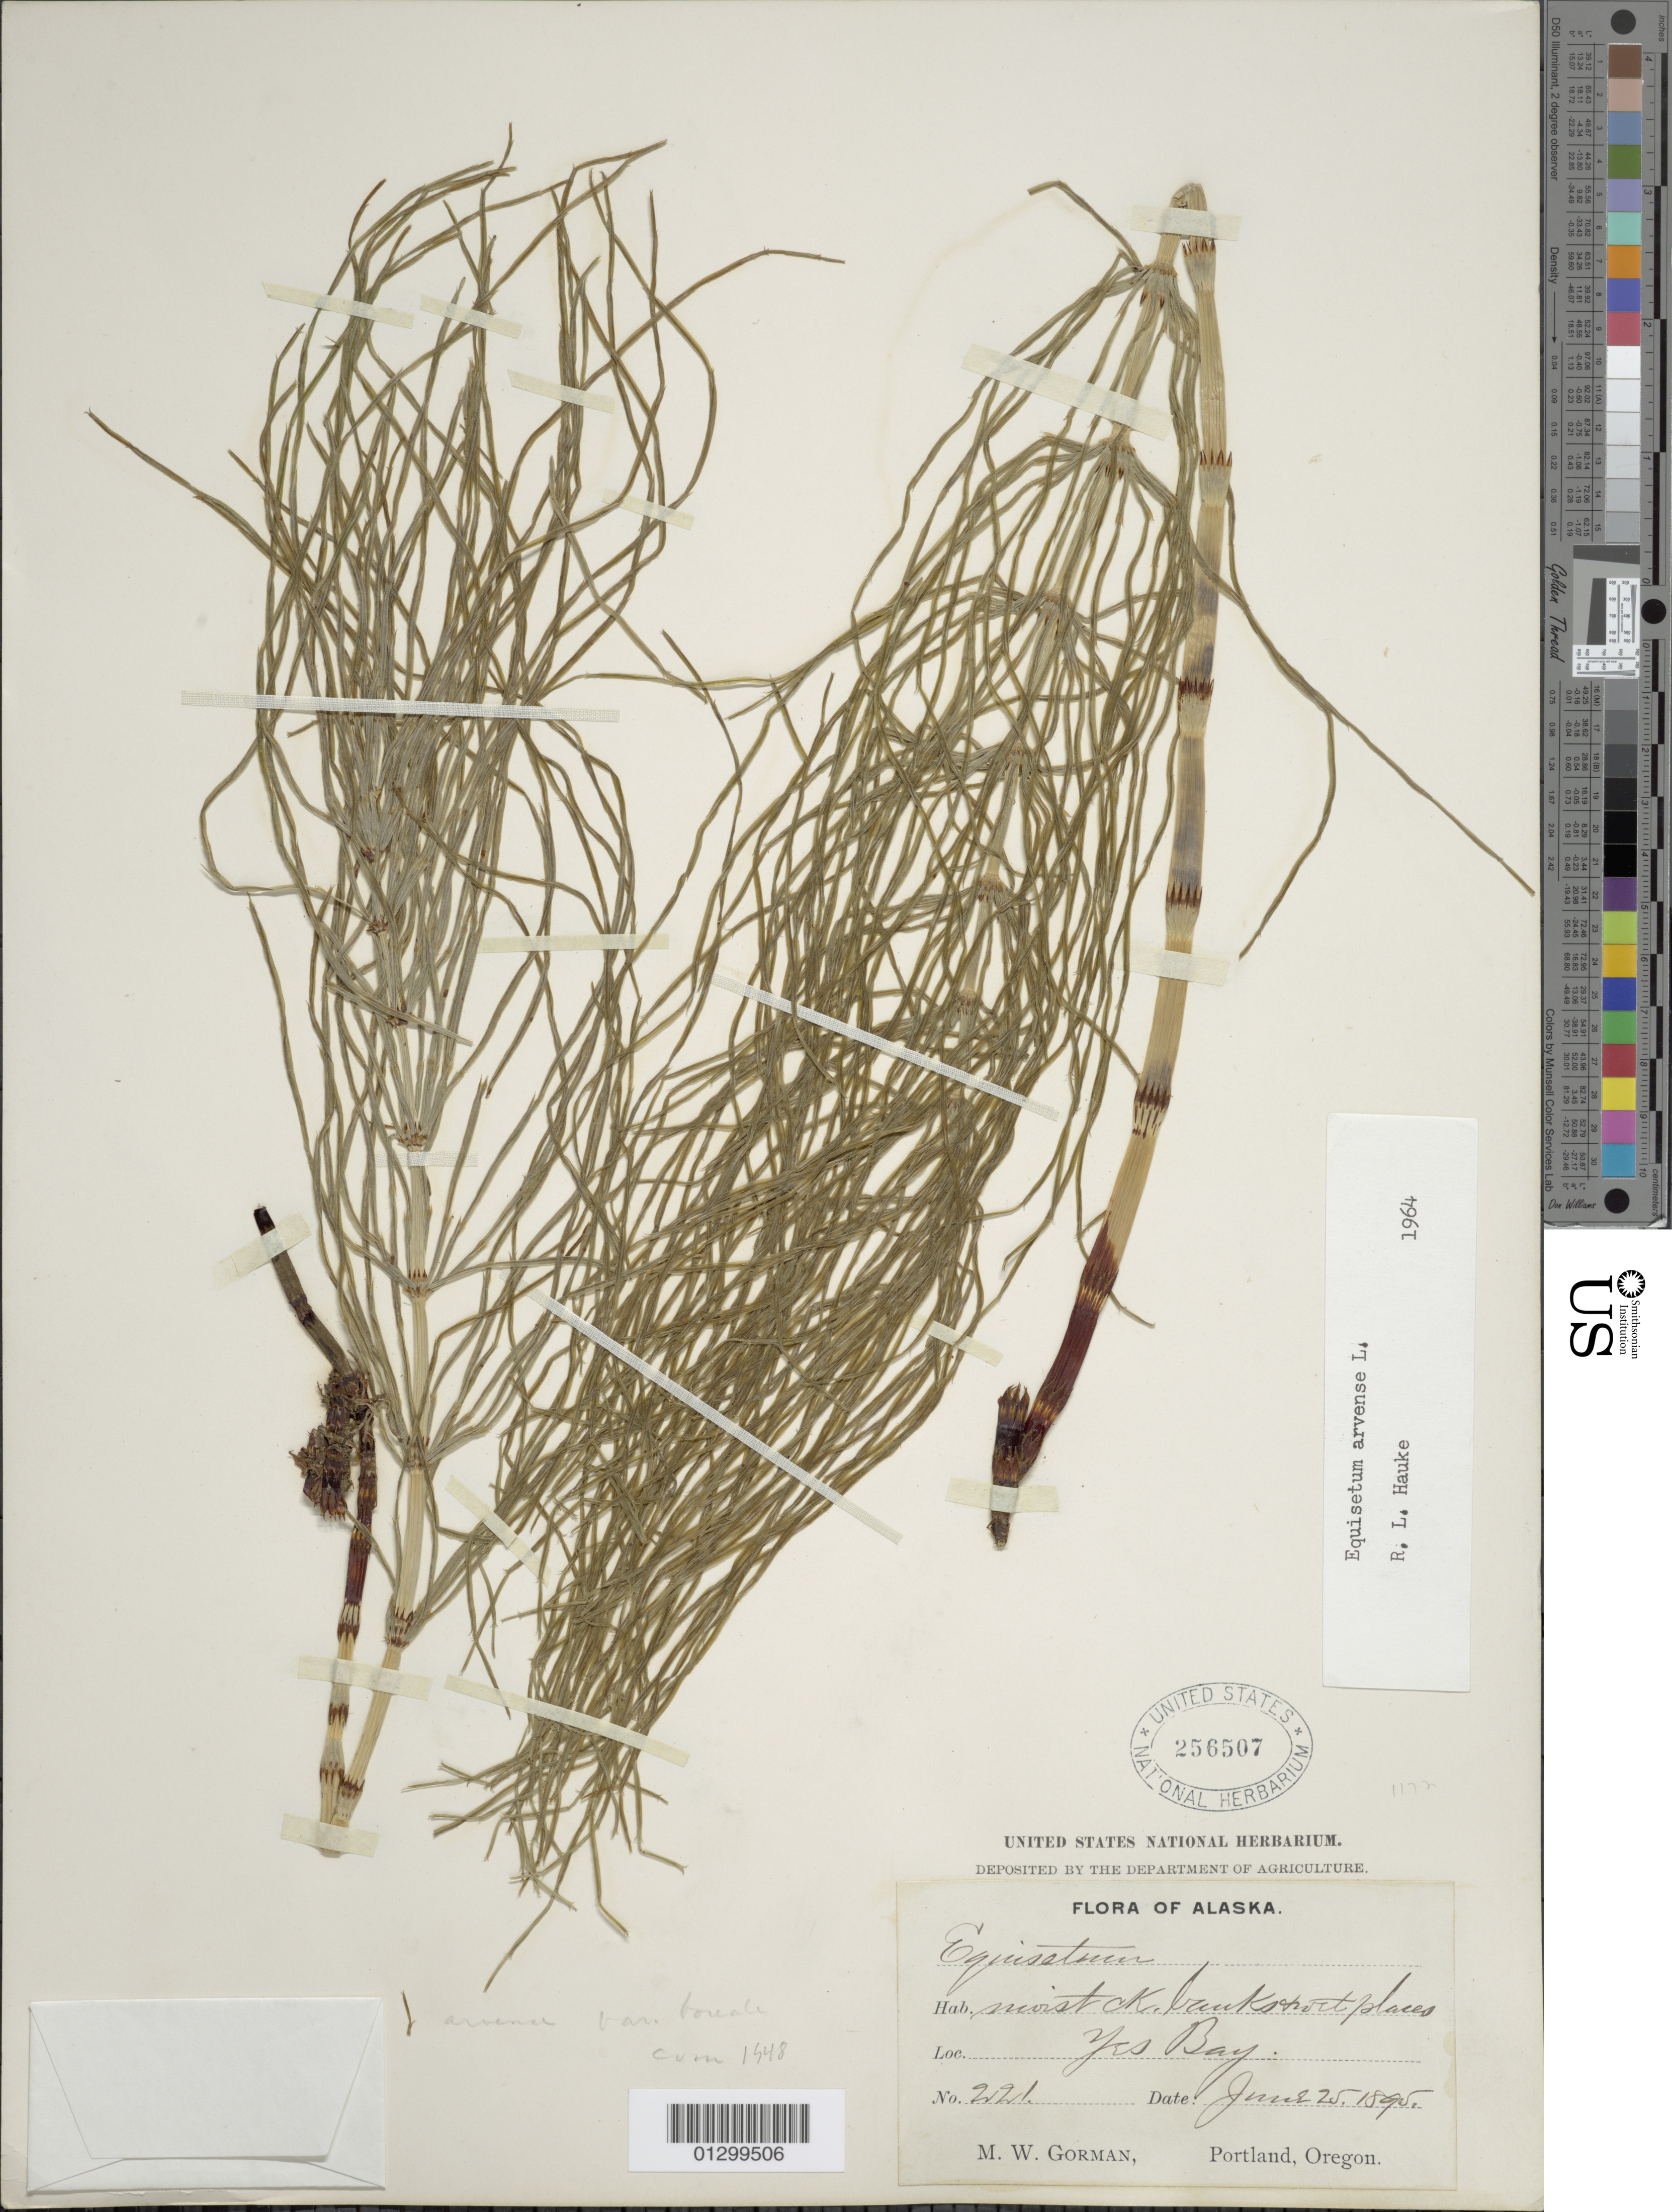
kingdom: Plantae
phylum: Tracheophyta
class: Polypodiopsida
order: Equisetales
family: Equisetaceae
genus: Equisetum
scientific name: Equisetum arvense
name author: L.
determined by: Hauke, R. L.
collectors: M. W. Gorman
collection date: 1985-06-25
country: United States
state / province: Alaska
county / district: Ketchikan Gateway Borough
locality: Yes Bay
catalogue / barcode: US 256507